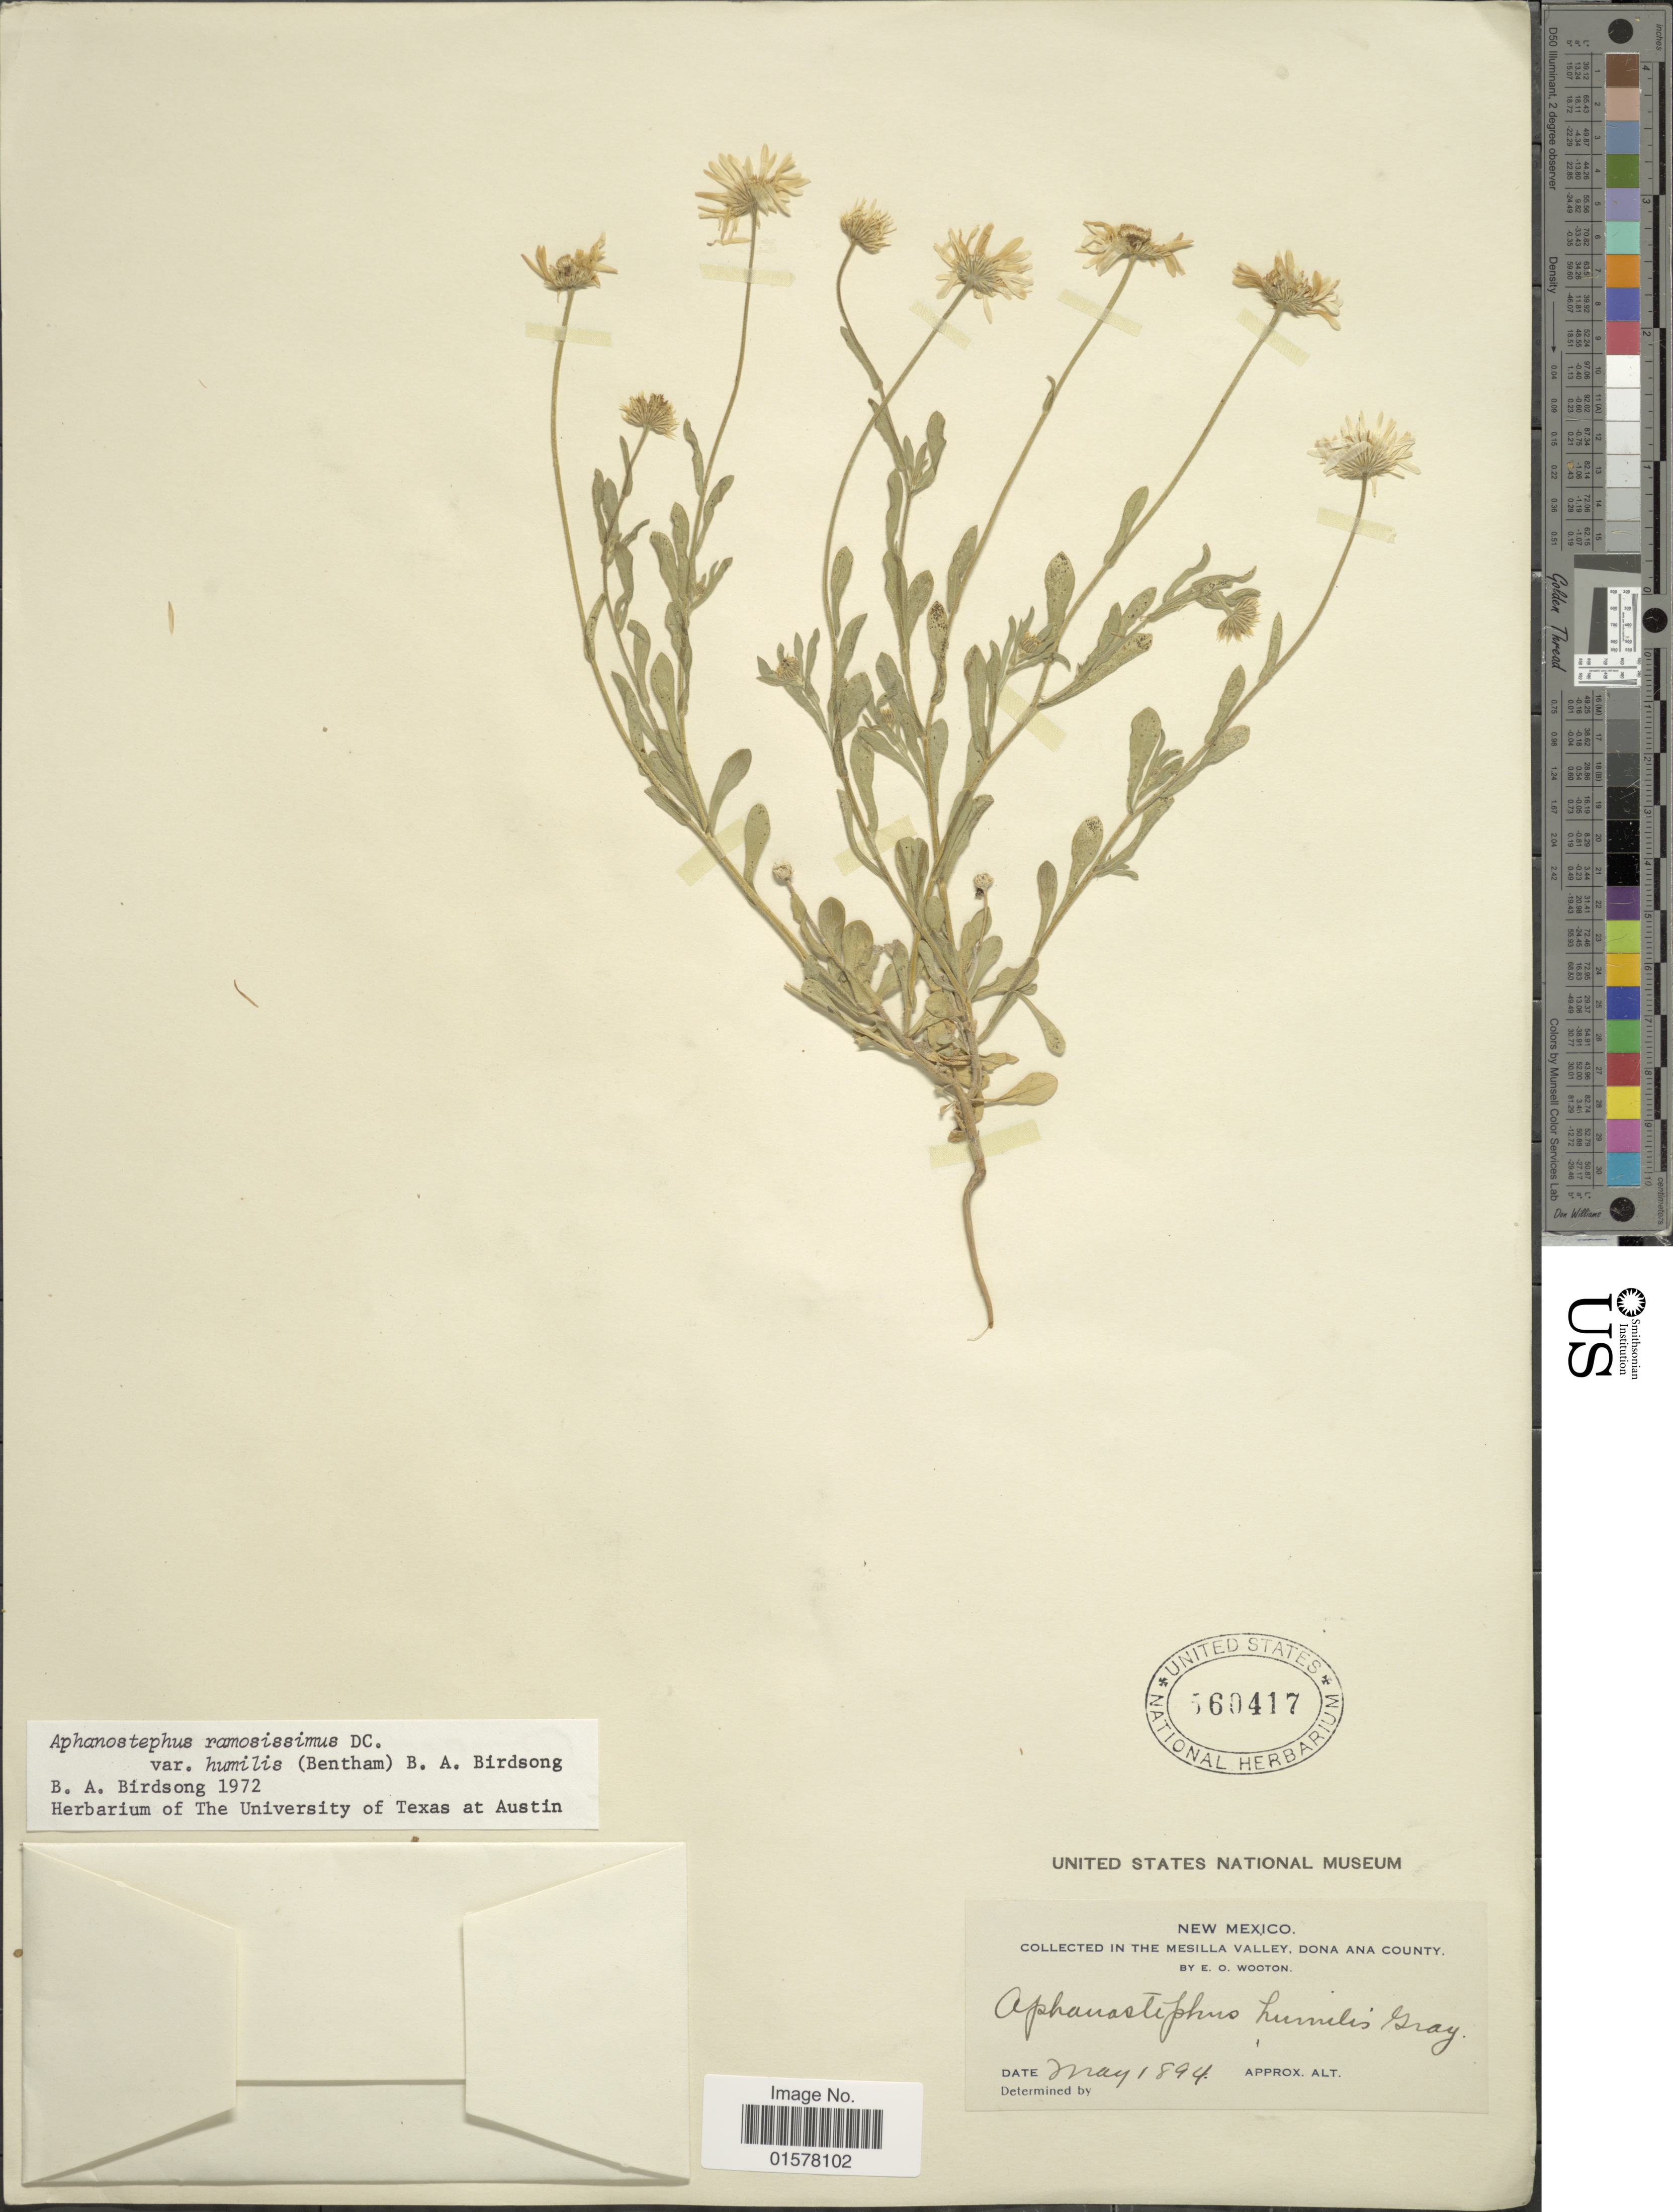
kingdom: Plantae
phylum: Tracheophyta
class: Magnoliopsida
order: Asterales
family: Asteraceae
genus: Aphanostephus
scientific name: Aphanostephus ramosissimus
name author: DC.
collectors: E. O. Wooton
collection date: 1894-05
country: United States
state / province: New Mexico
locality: New Mexico. Mesilla Valley, Dona Ana County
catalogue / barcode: US 560417